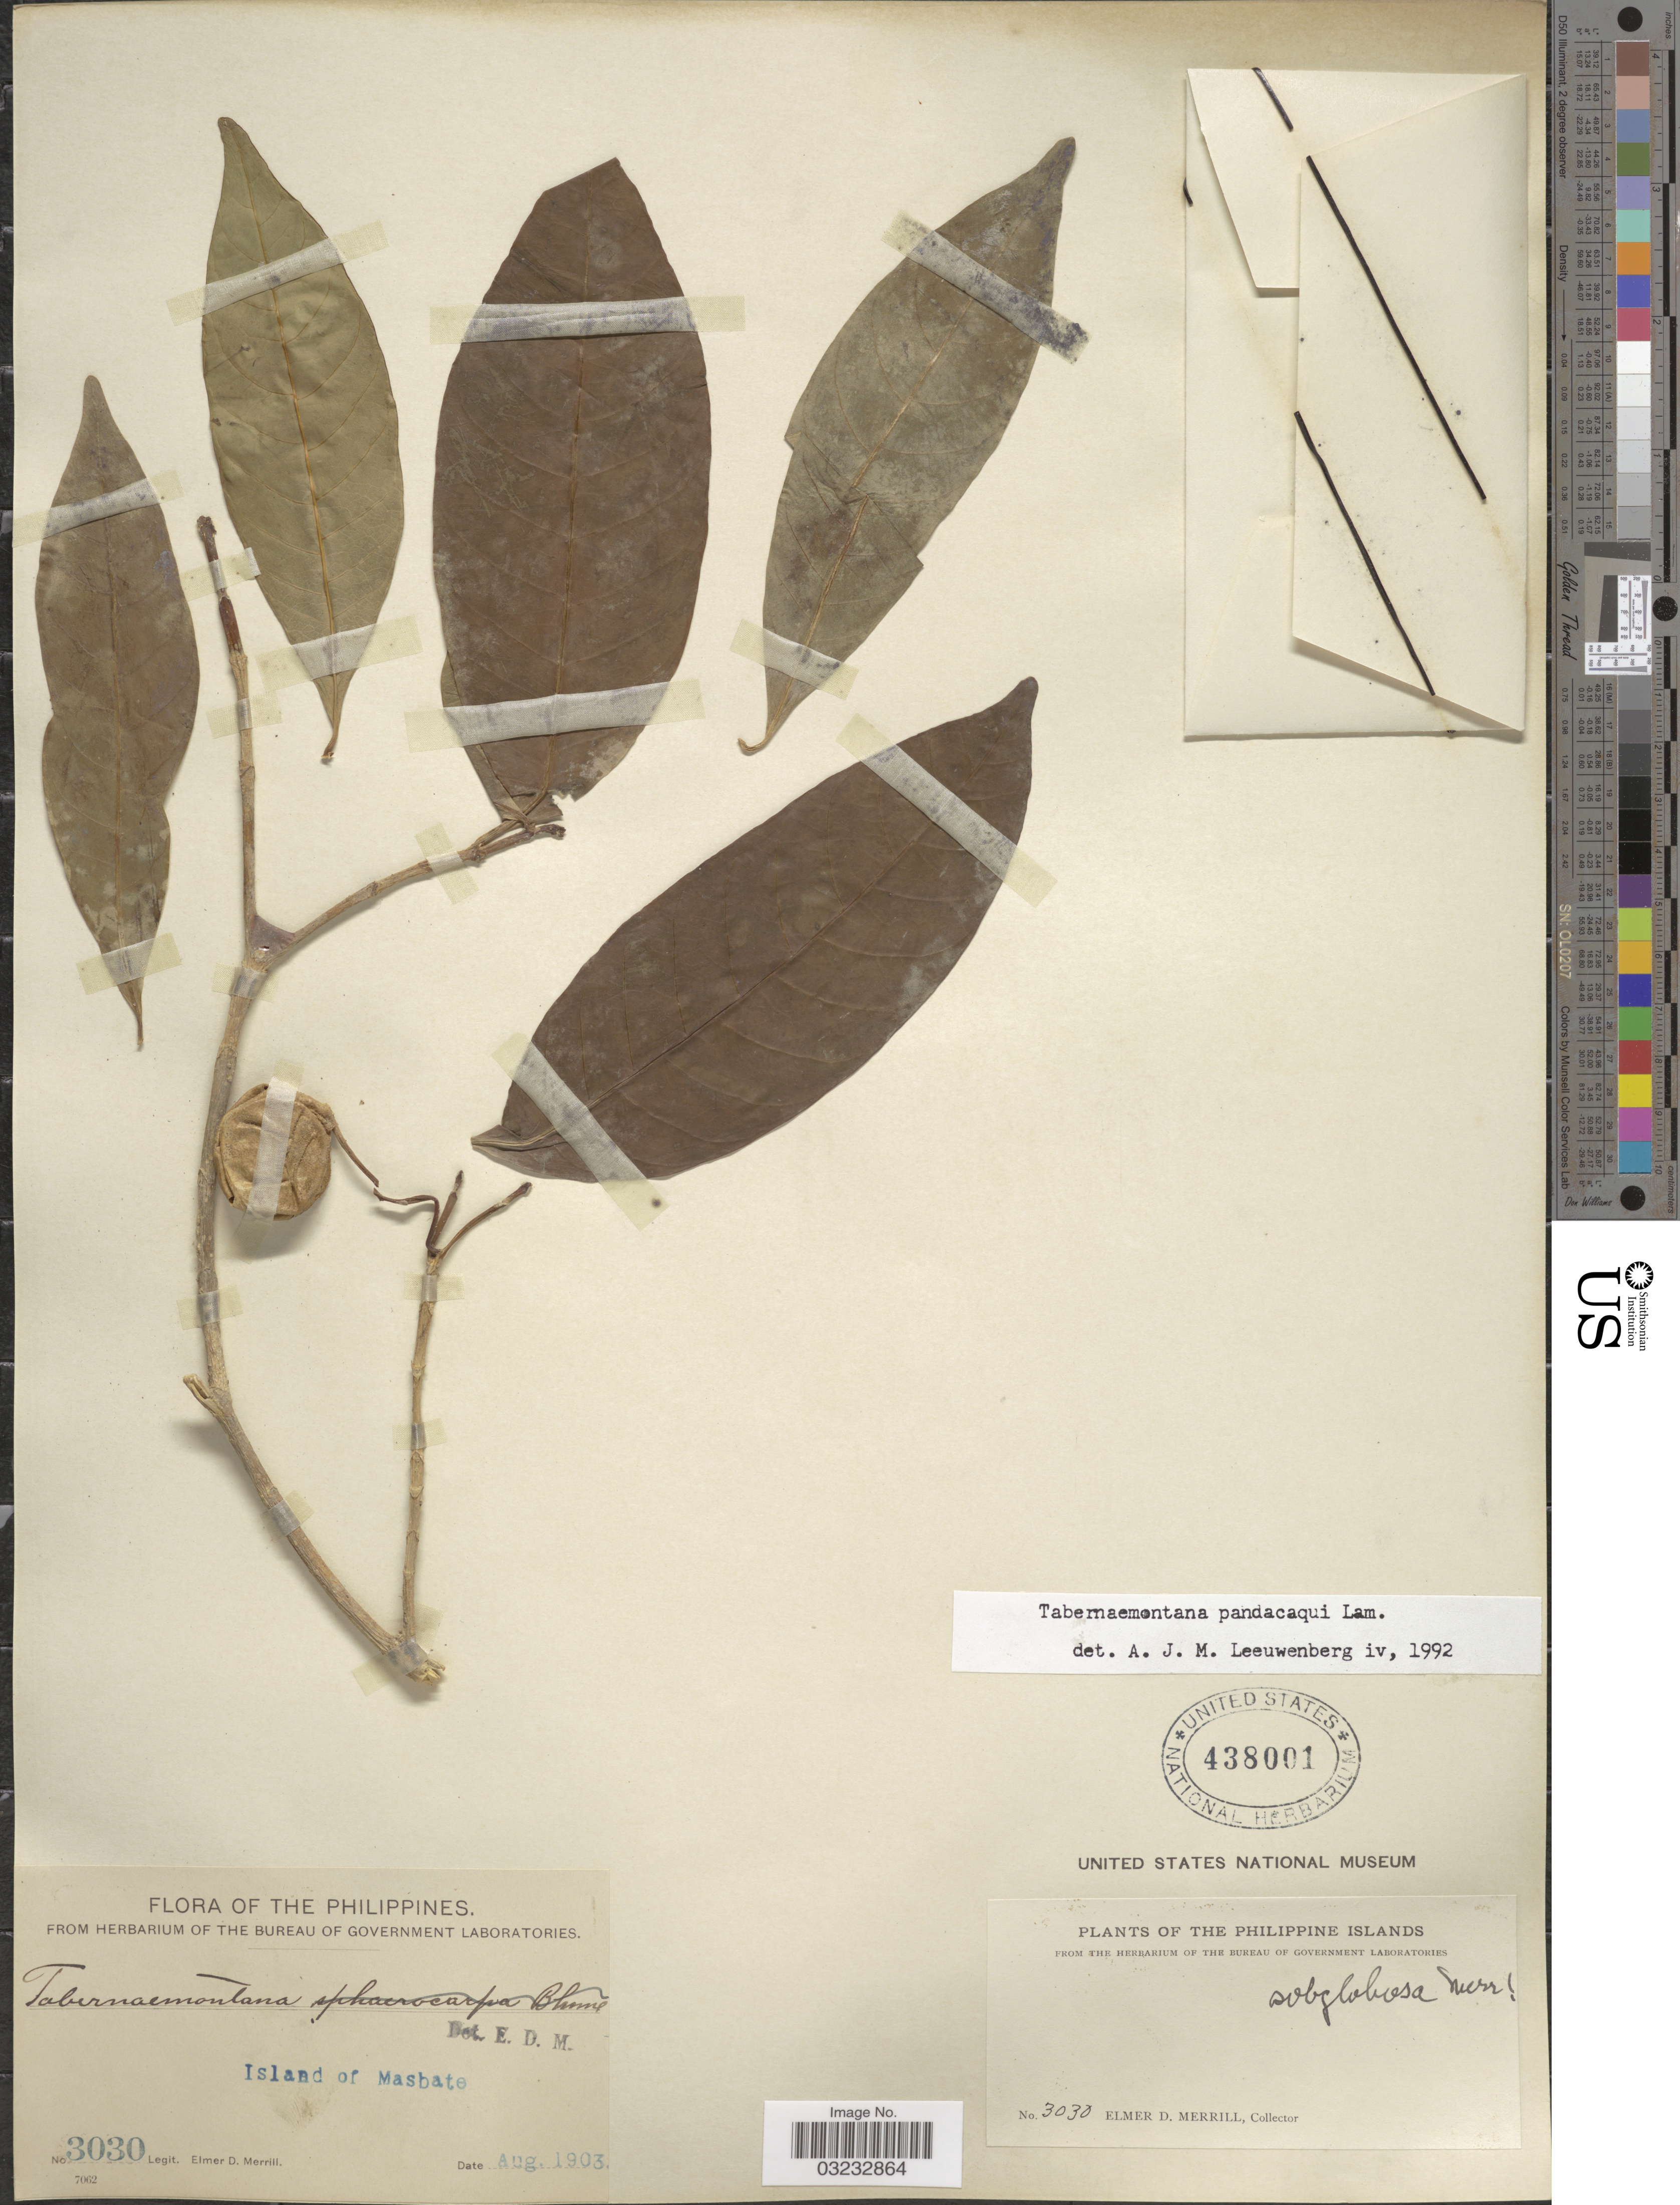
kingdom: Plantae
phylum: Tracheophyta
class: Magnoliopsida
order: Gentianales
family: Apocynaceae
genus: Tabernaemontana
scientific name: Tabernaemontana pandacaqui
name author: Poir.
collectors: E. D. Merrill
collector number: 3030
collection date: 1903-08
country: Philippines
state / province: Bicol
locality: Island of Masbate.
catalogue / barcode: US 438001